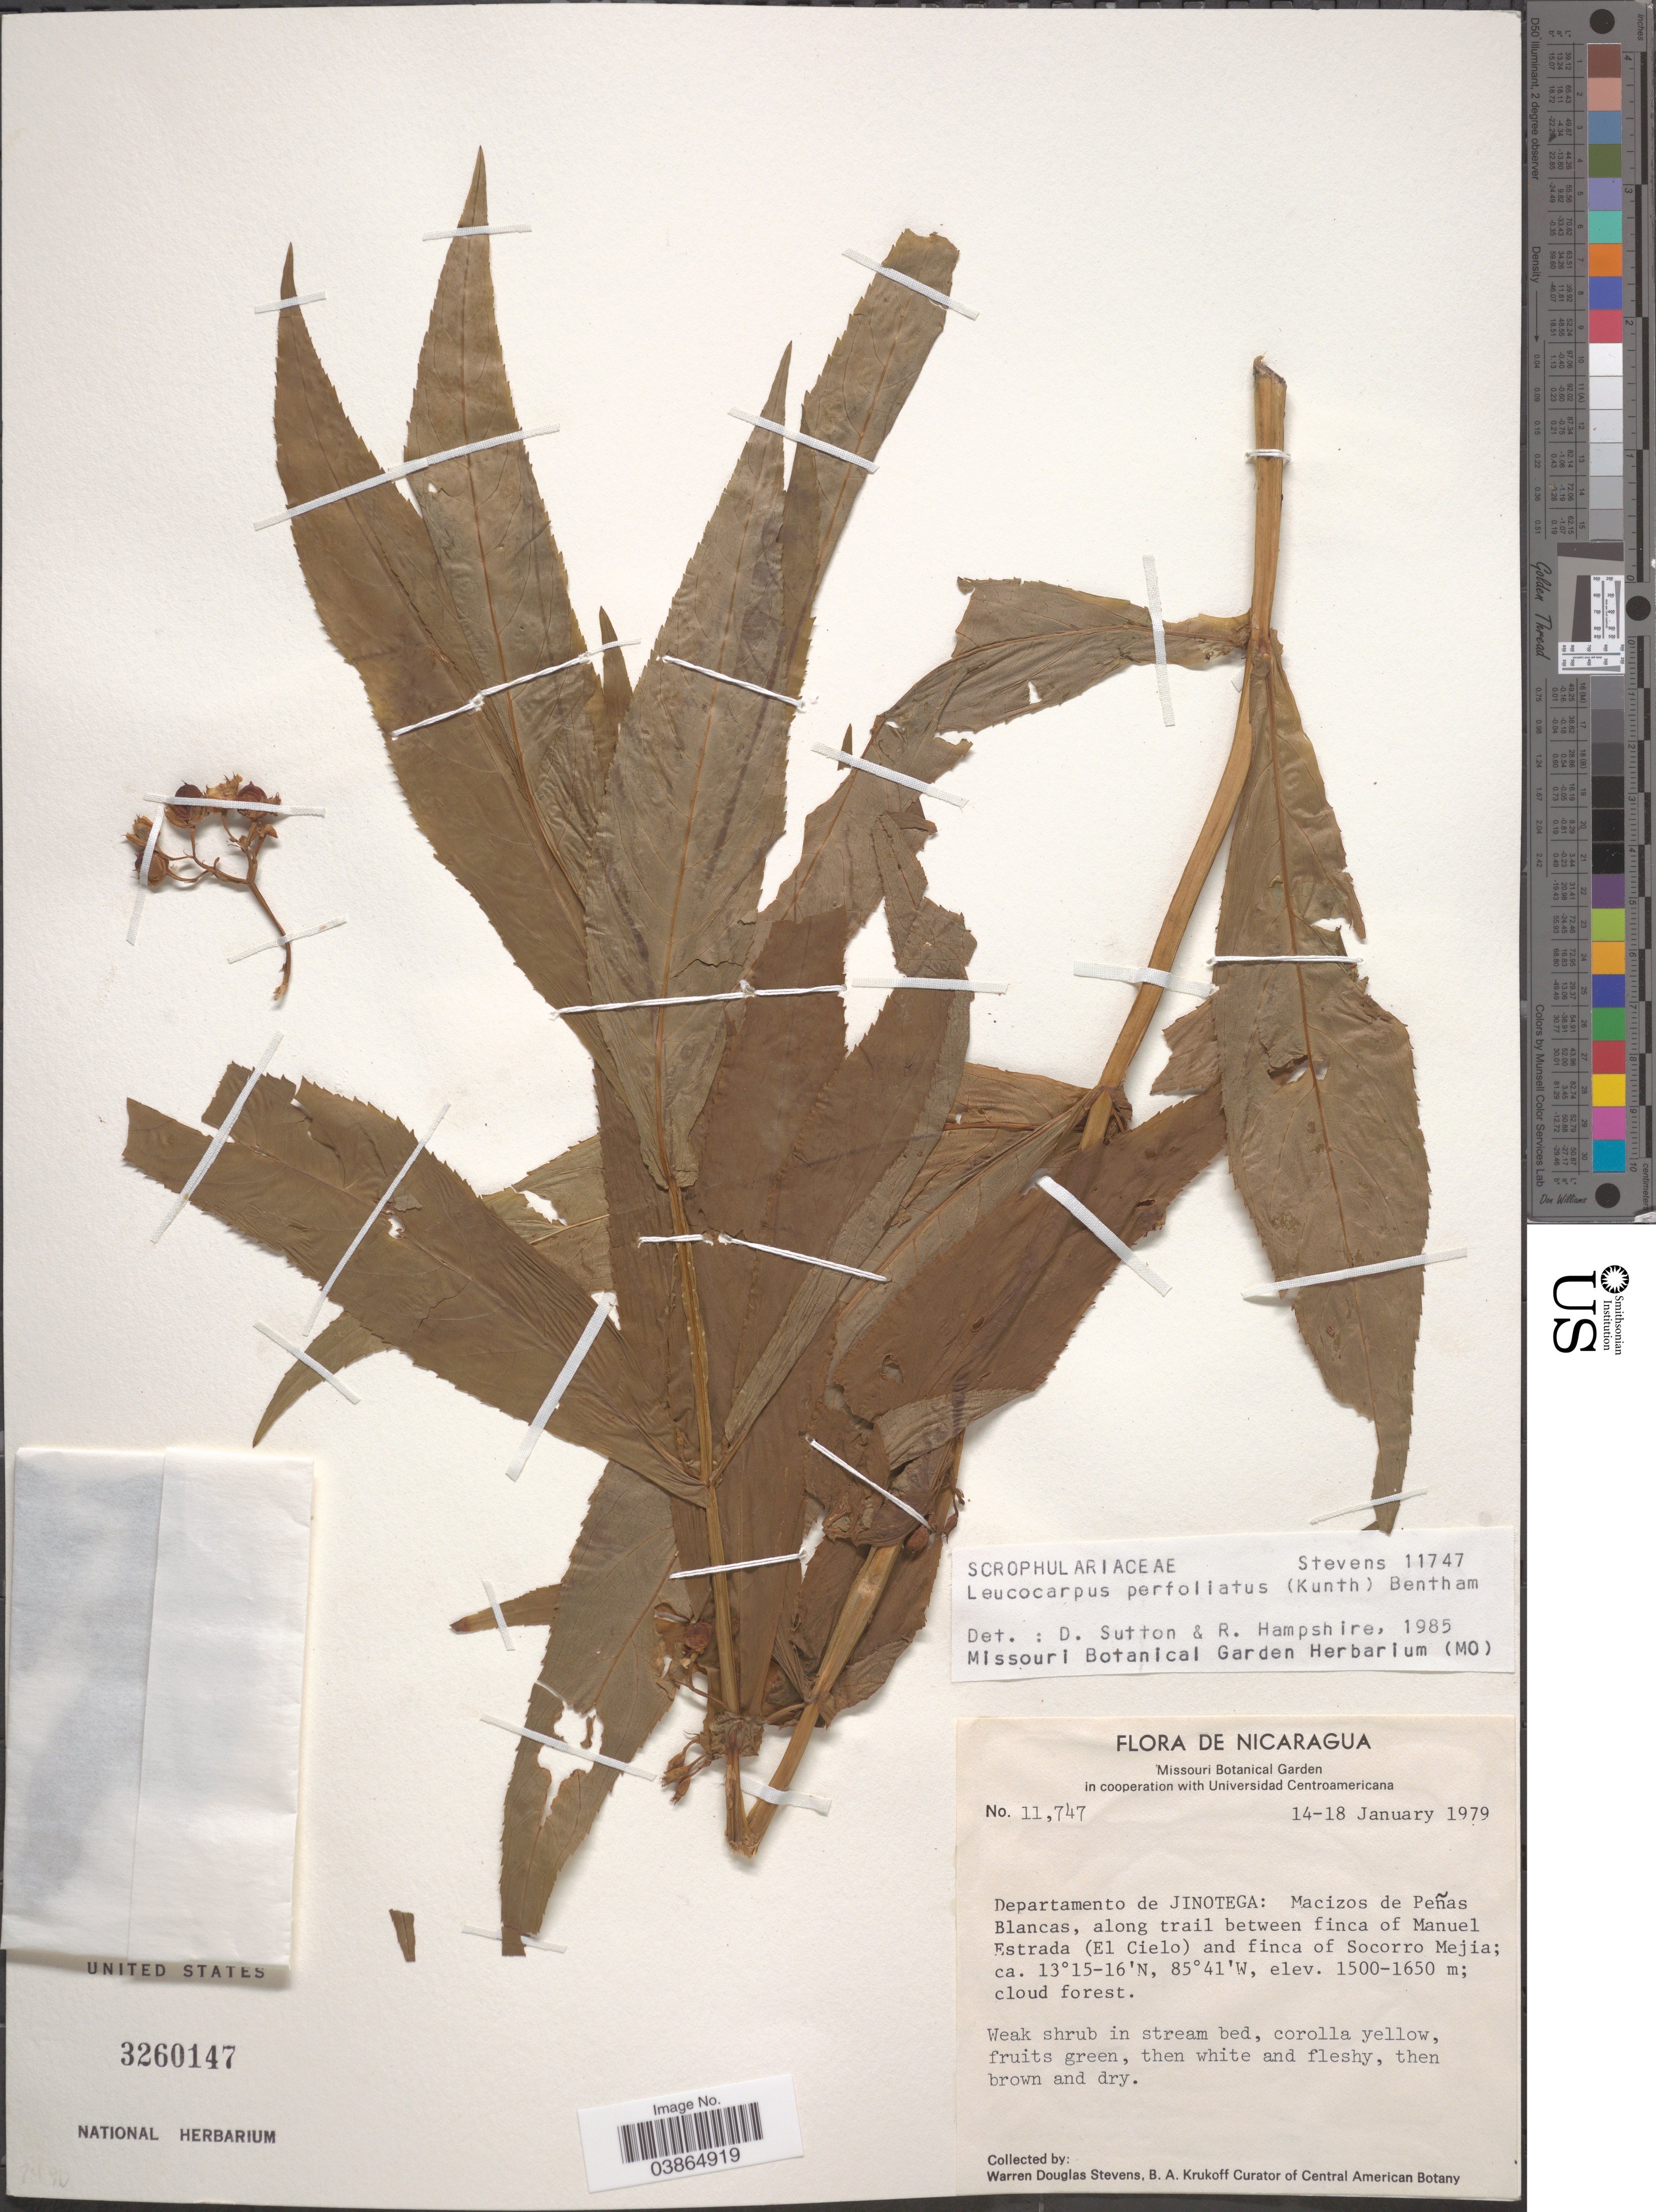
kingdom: Plantae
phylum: Tracheophyta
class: Magnoliopsida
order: Lamiales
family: Phrymaceae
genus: Leucocarpus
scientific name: Leucocarpus perfoliatus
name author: (Kunth) Benth.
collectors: W. D. Stevens & B. A. Krukoff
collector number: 11747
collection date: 1979-01-14/1979-01-18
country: Nicaragua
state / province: Jinotega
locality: Departamento de Jinotega: Macizos de Peñas Blancas, along trail between finca of Manuel Estrada (El Cielo) and finca of Socorro Mejia.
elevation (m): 1500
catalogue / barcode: US 3260147